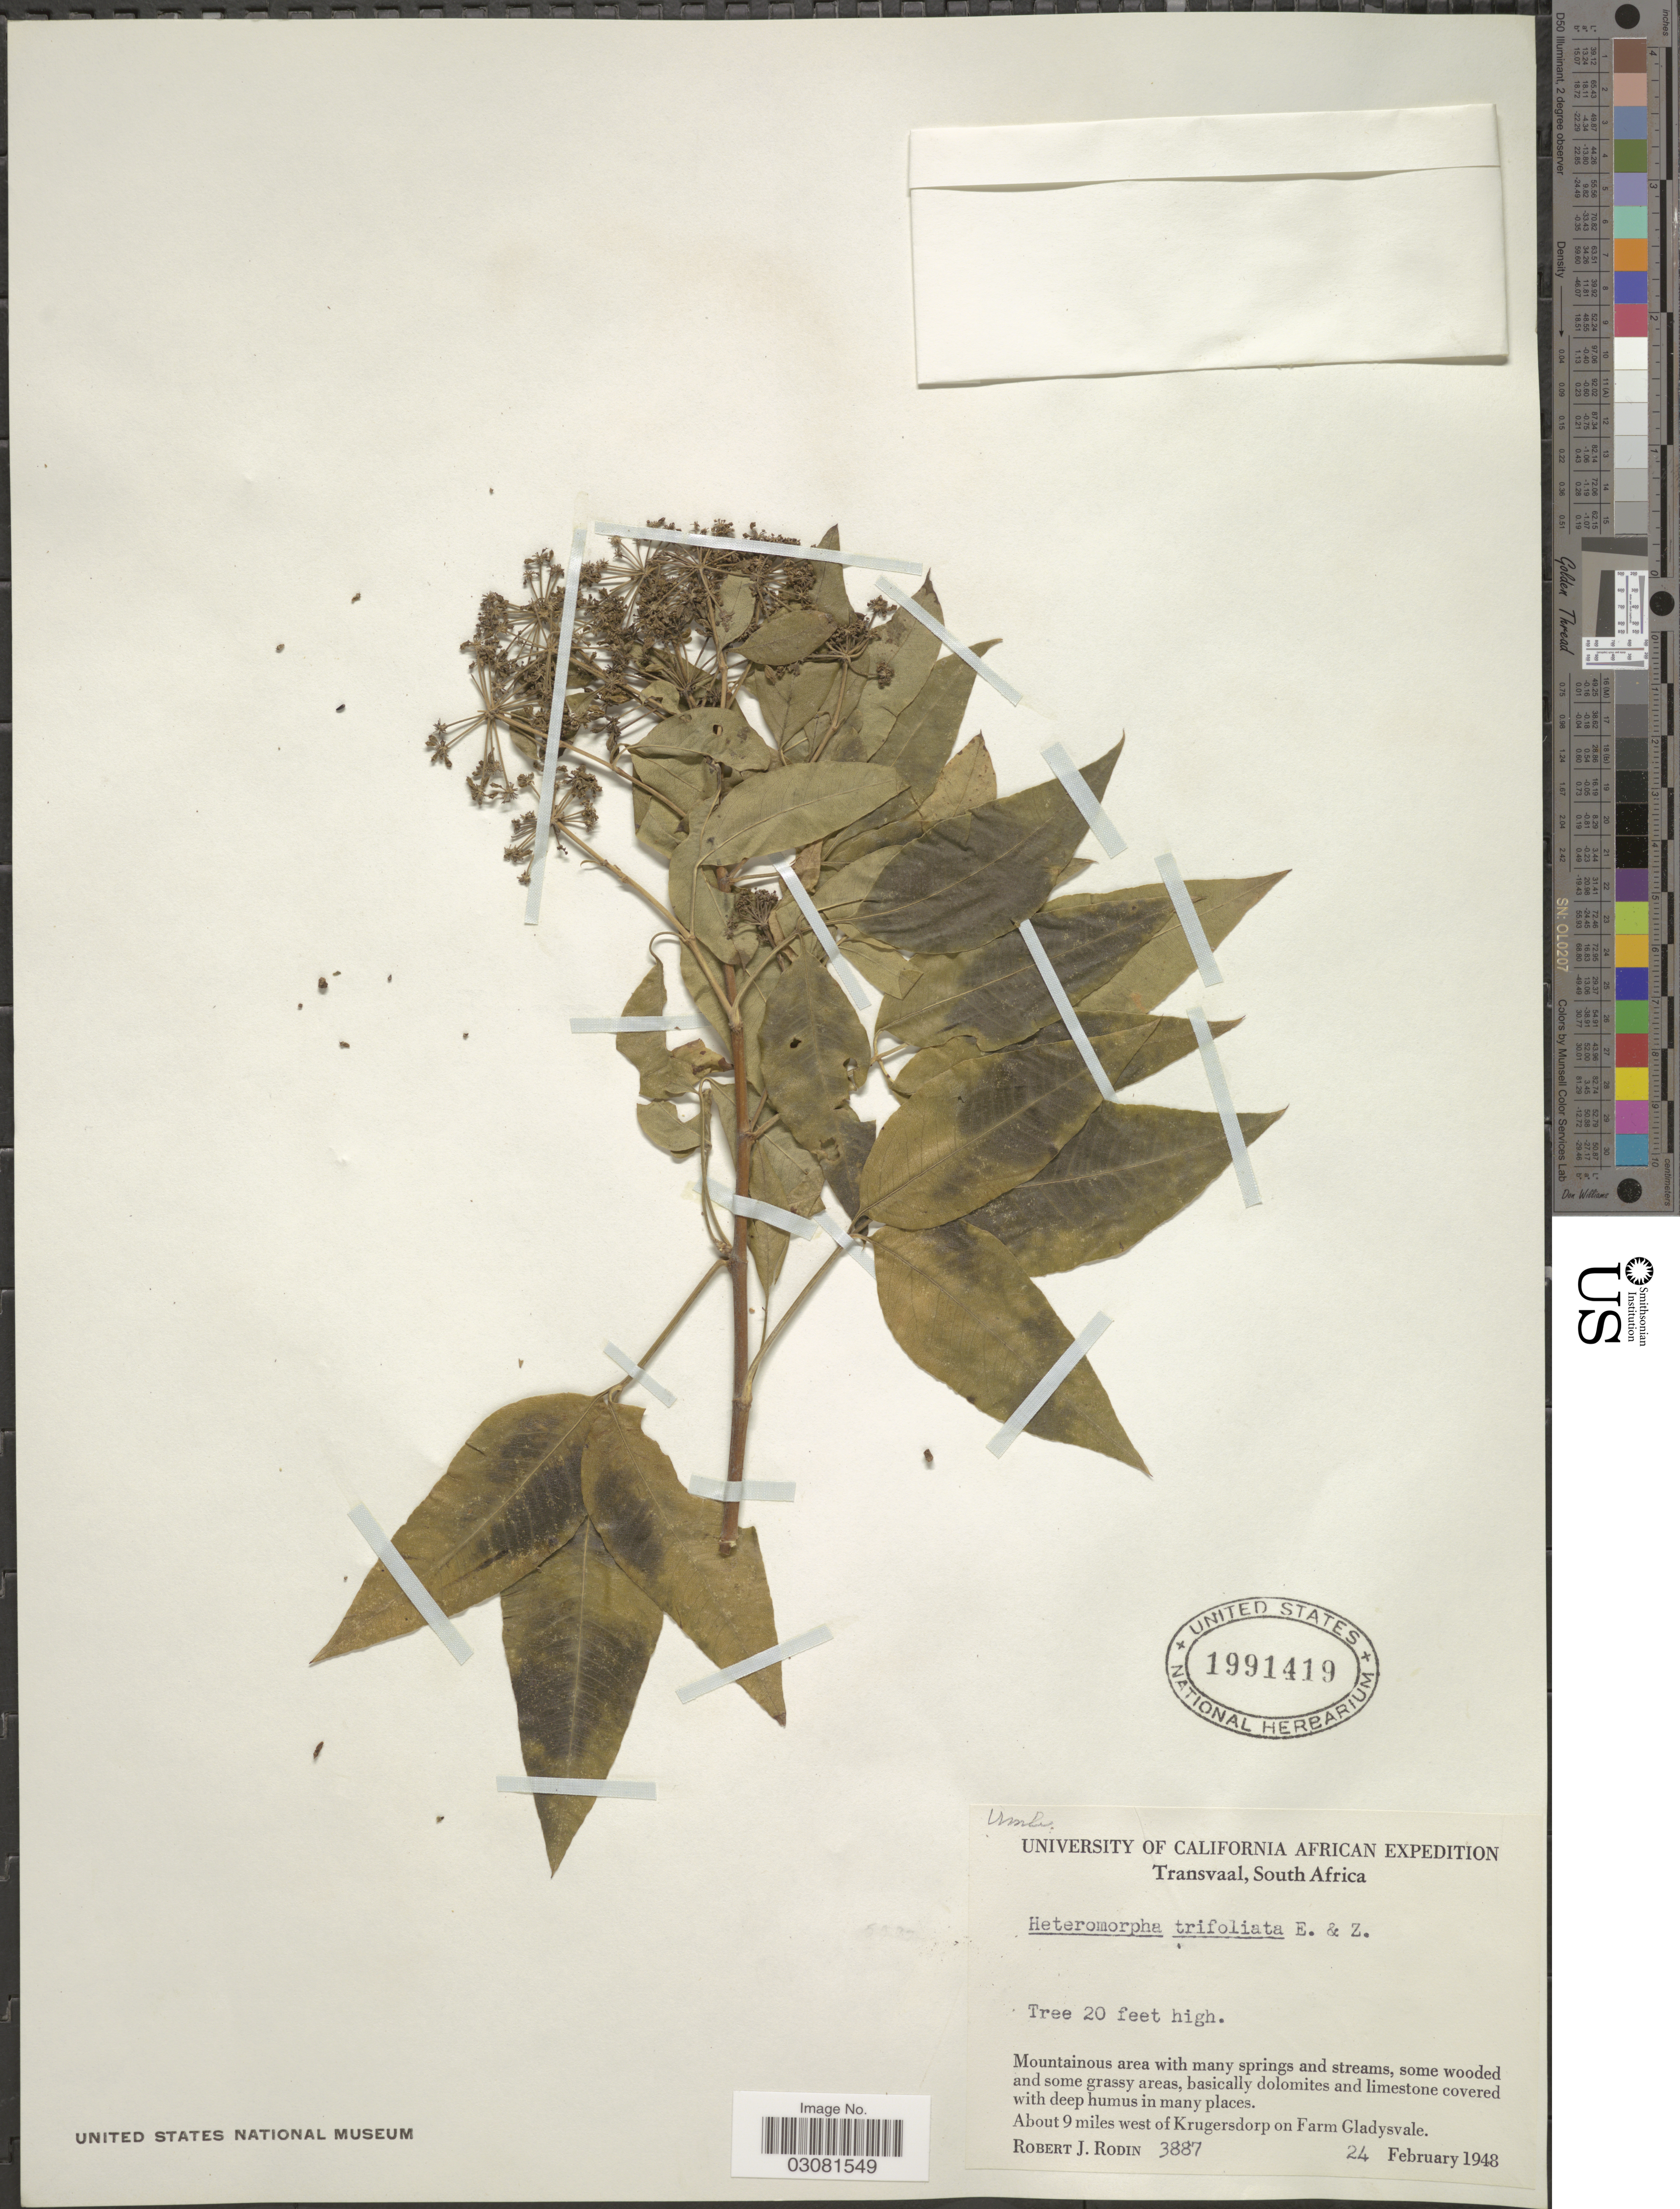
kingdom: Plantae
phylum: Tracheophyta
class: Magnoliopsida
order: Apiales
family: Apiaceae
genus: Heteromorpha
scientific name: Heteromorpha trifoliata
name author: (H.L. Wendl. & Bartl.) Eckl. & Zeyh.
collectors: R. J. Rodin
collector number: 3887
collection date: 1948-02-24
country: South Africa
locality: Transvaal, About 9 miles west of Krugersdorp on Farm Gladysvale.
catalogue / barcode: US 1991419